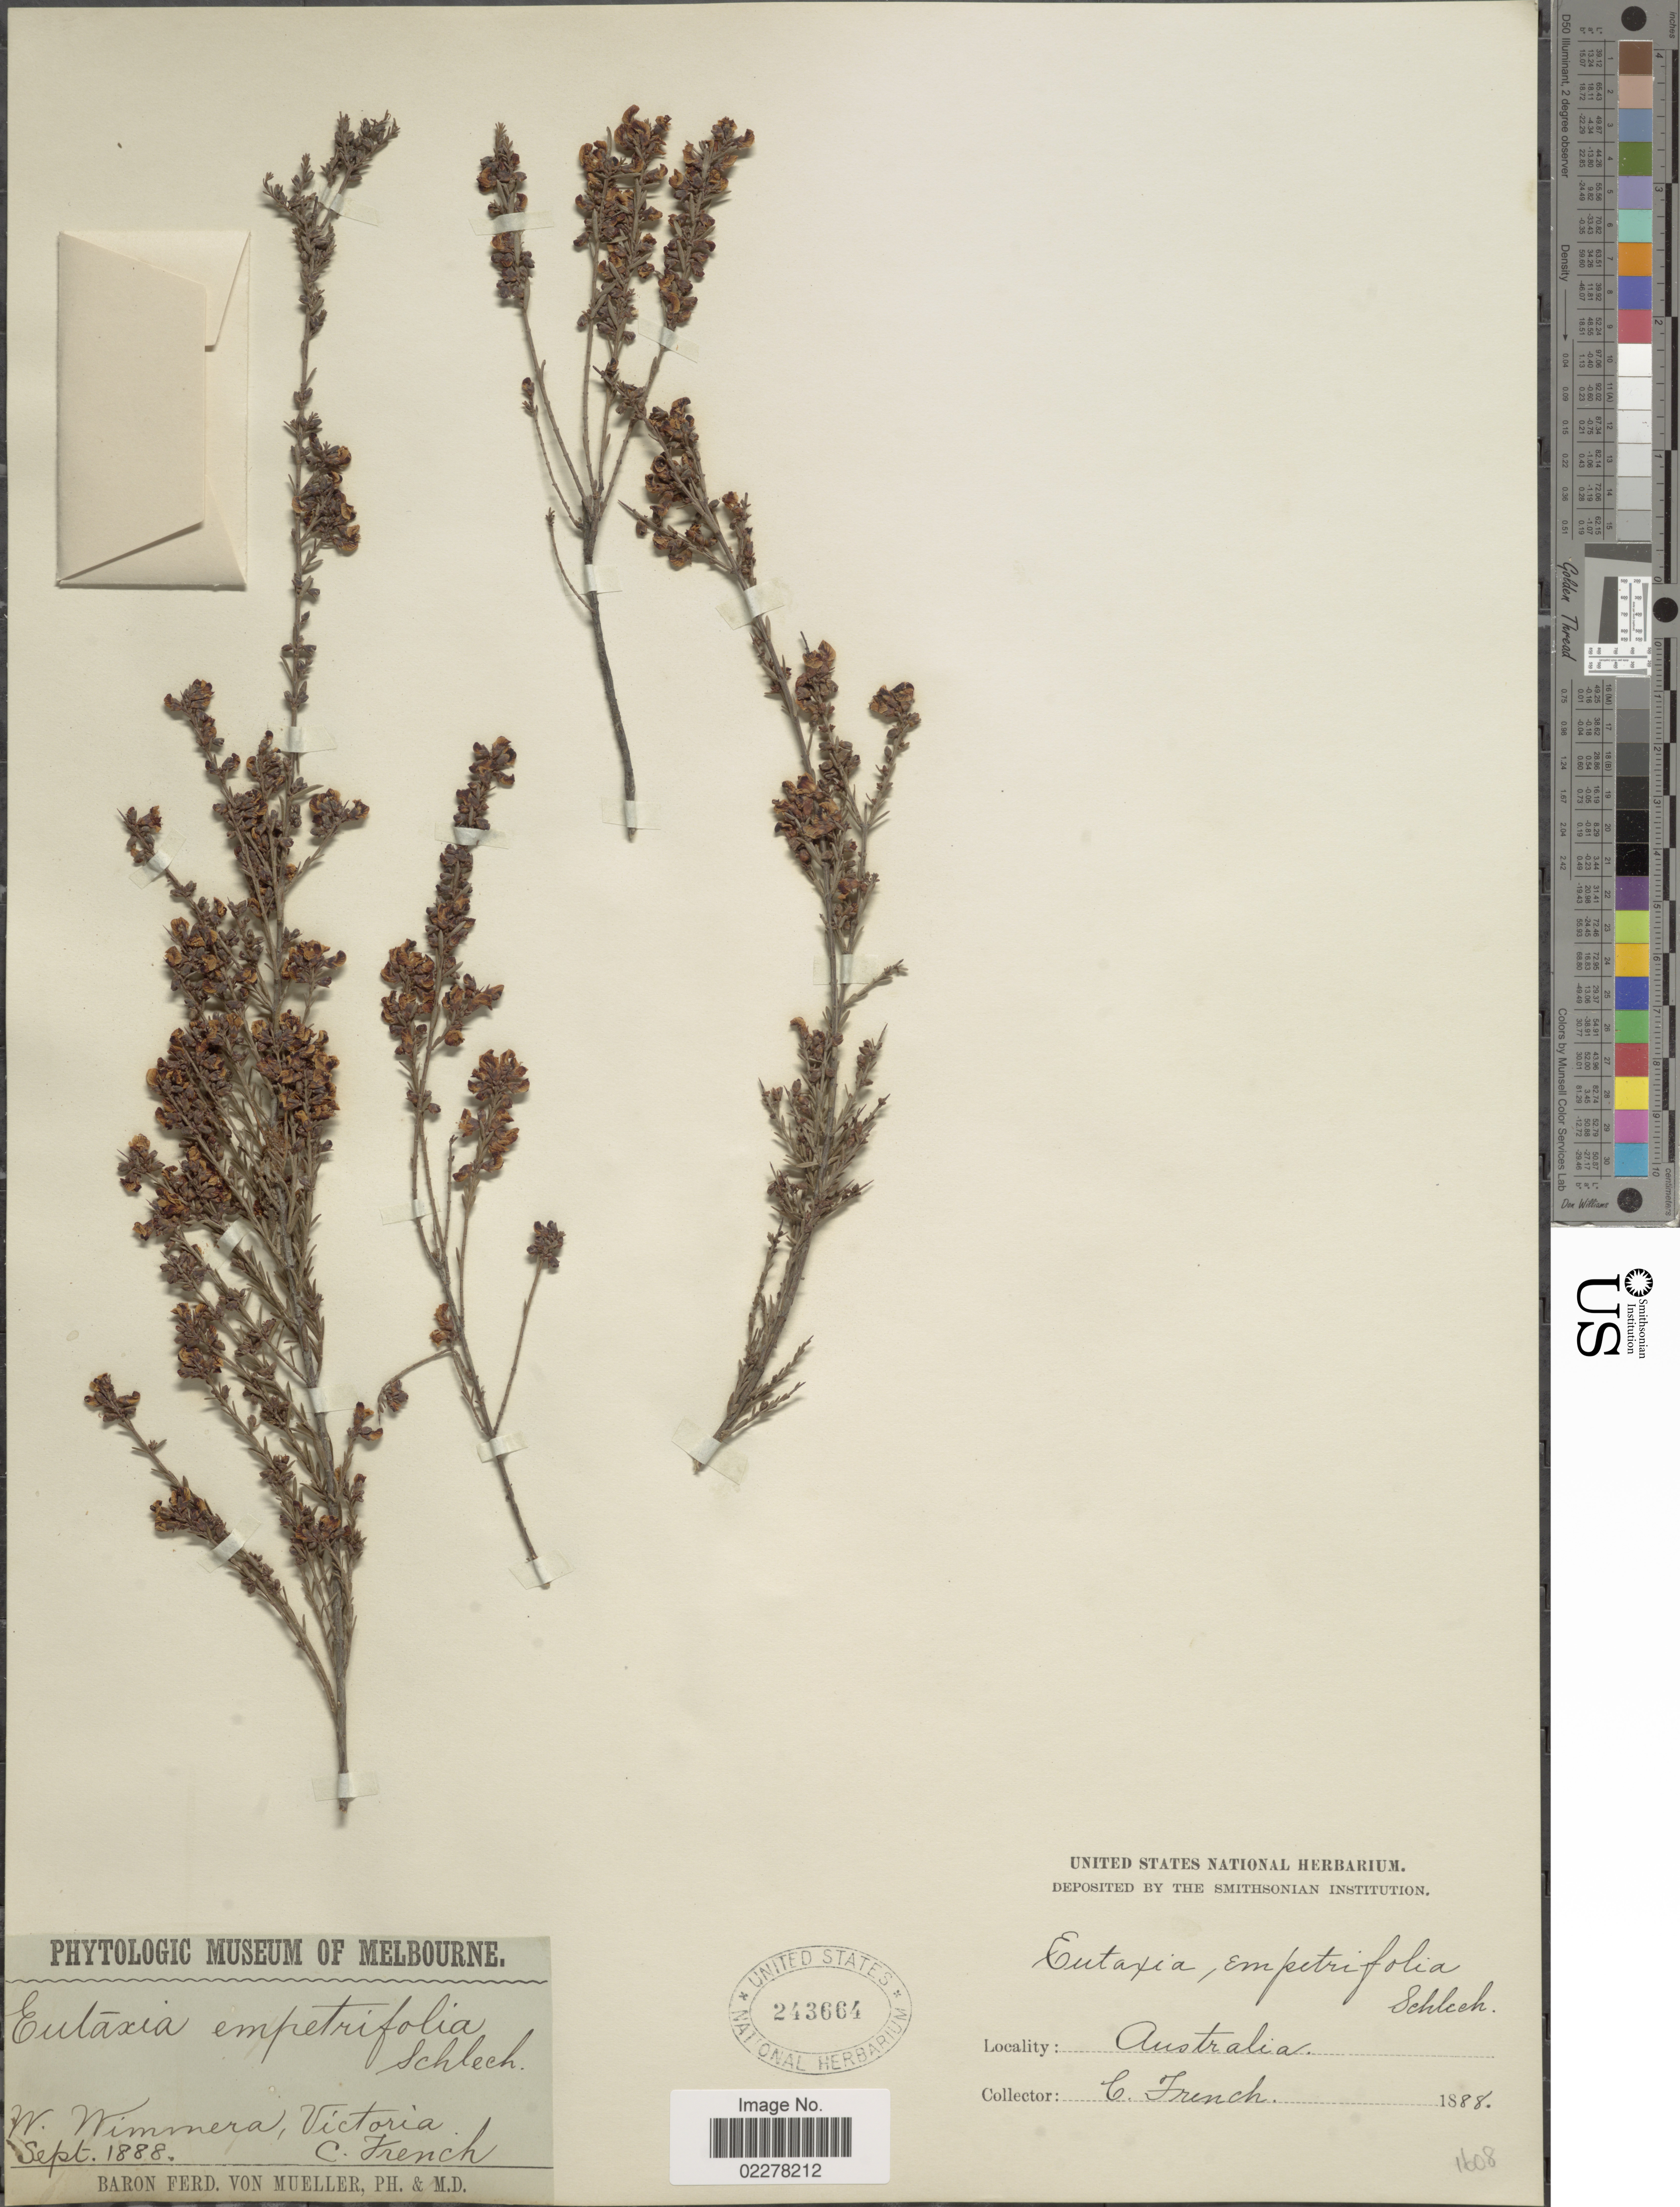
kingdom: Plantae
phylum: Tracheophyta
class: Magnoliopsida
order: Fabales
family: Fabaceae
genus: Eutaxia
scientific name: Eutaxia microphylla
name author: (R. Br.) J.M. Black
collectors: C. French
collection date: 1888-09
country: Australia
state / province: Victoria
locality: W. Wimmera, Victoria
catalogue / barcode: US 243664